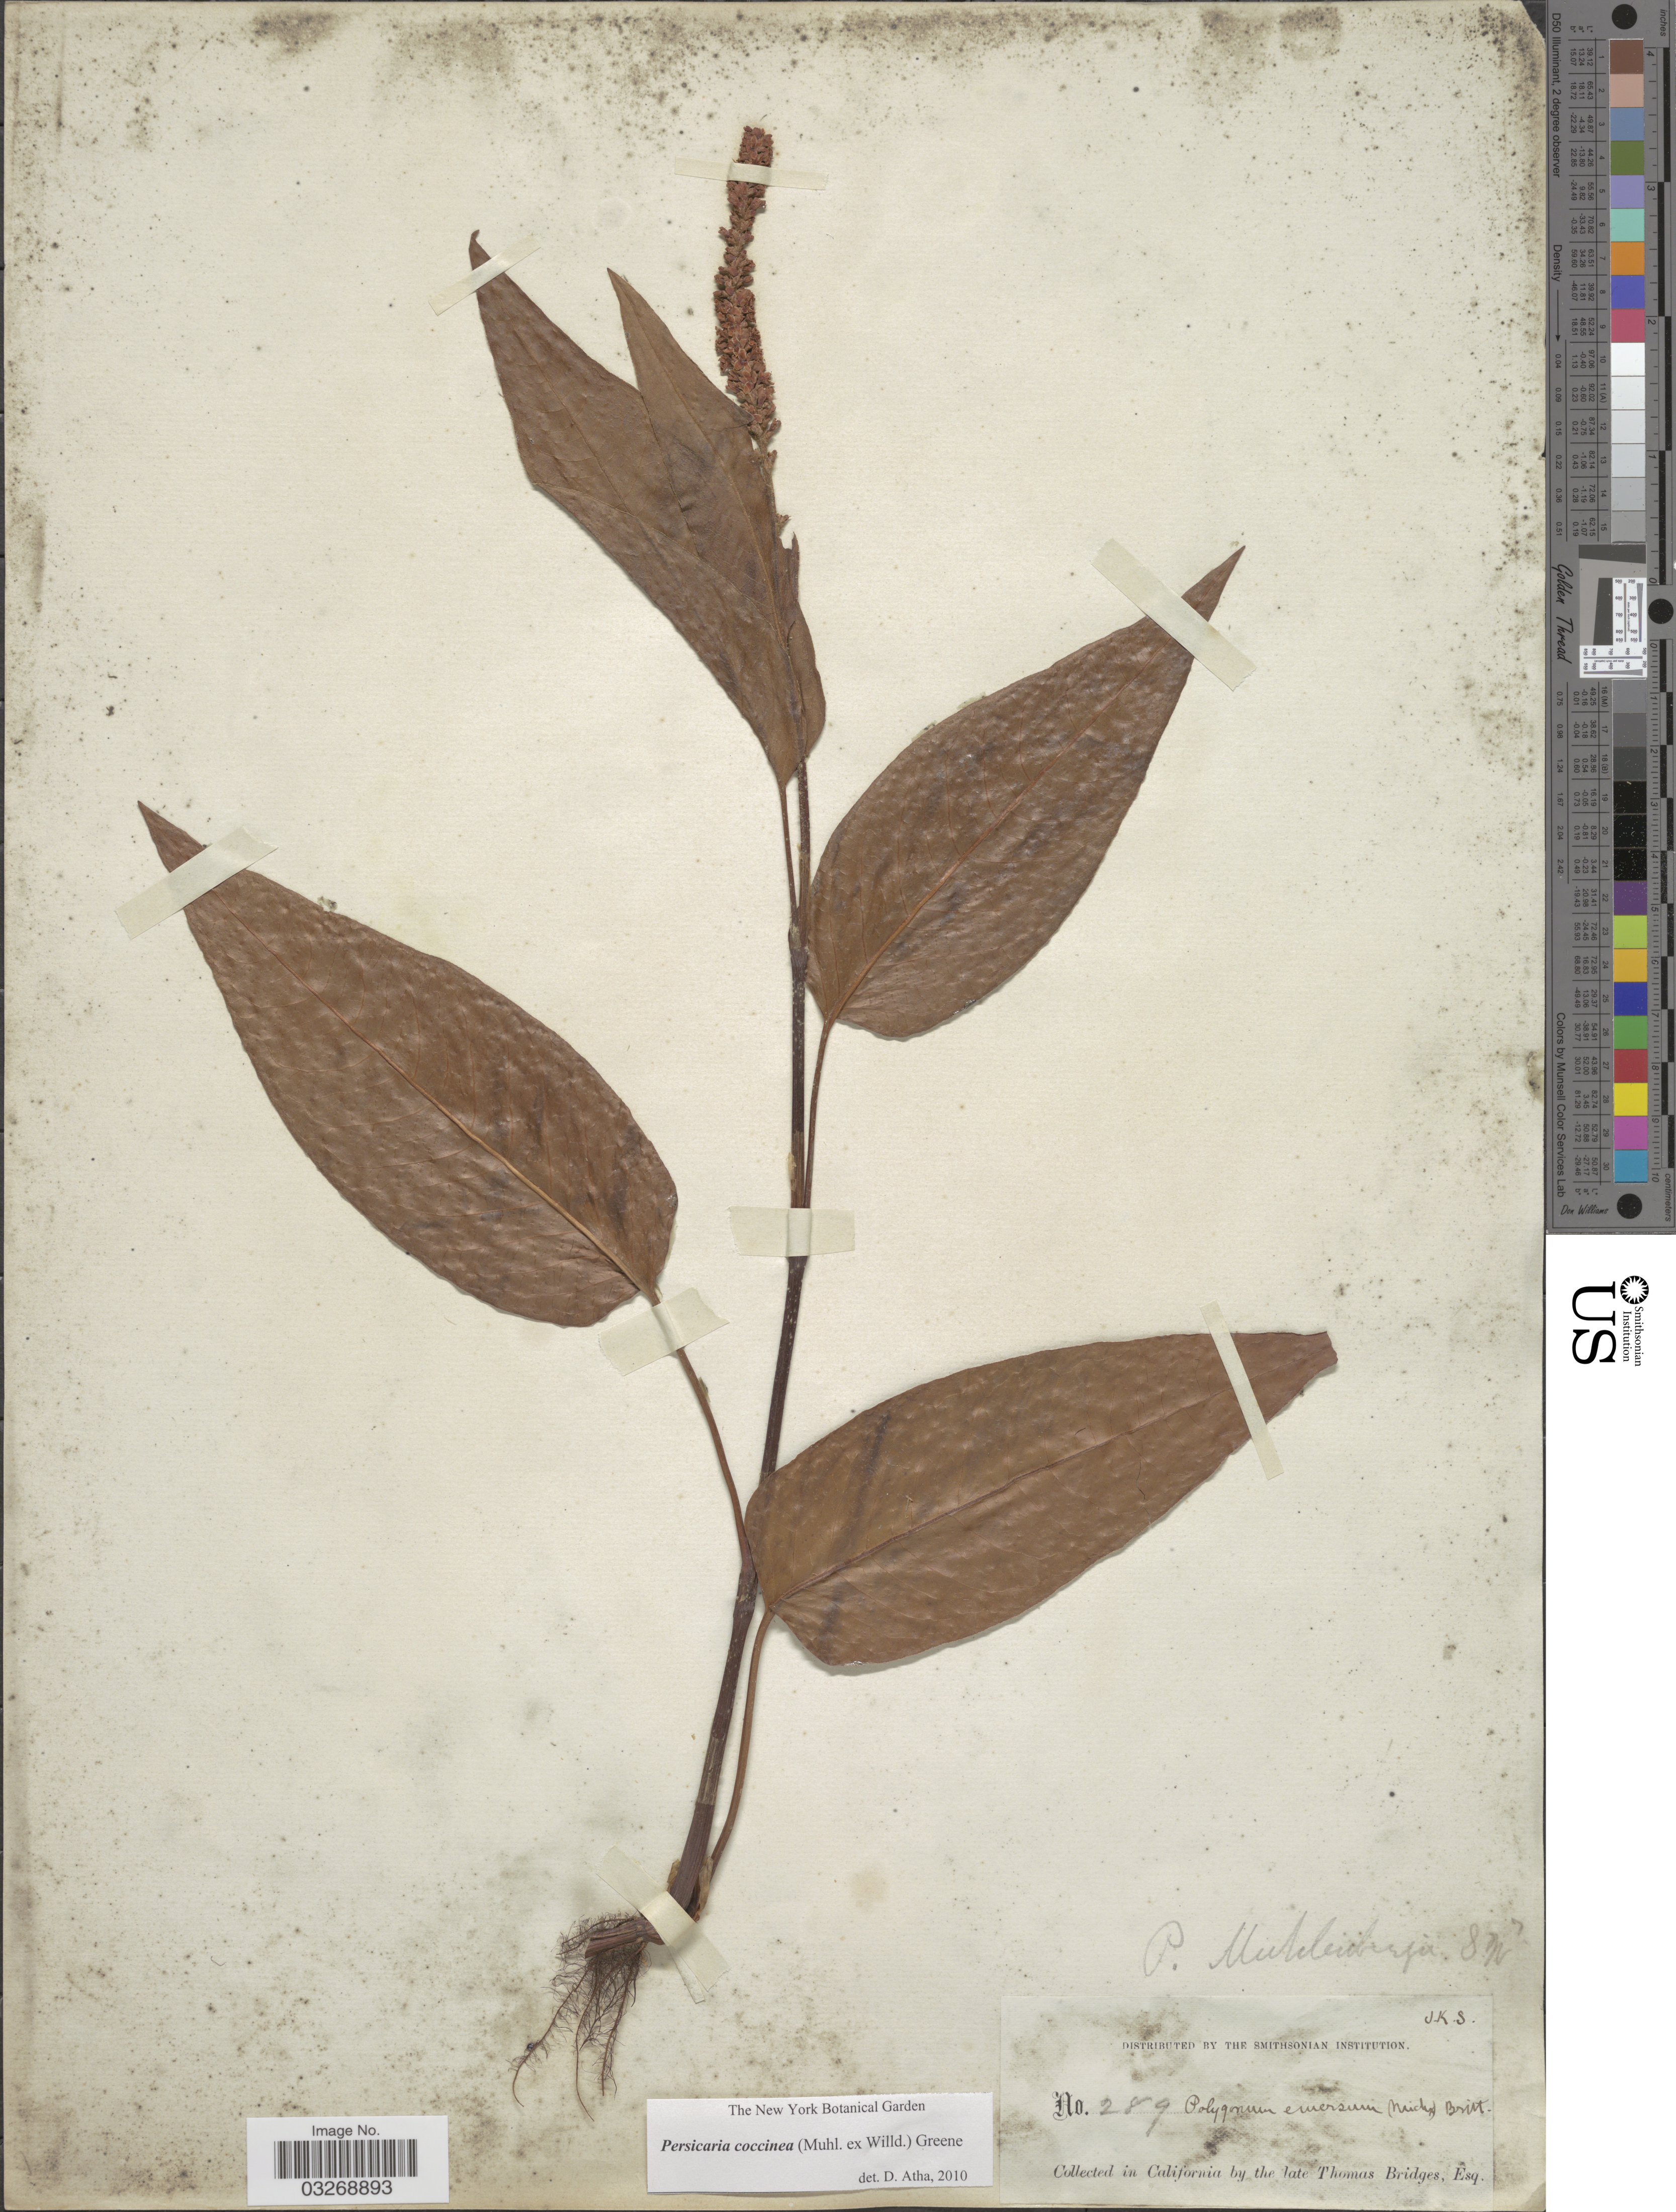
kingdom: Plantae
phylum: Tracheophyta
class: Magnoliopsida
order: Caryophyllales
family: Polygonaceae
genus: Persicaria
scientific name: Persicaria coccinea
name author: (Muhl. ex Willd.) Greene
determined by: Atha, D. E.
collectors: T. Bridges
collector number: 289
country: United States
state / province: California